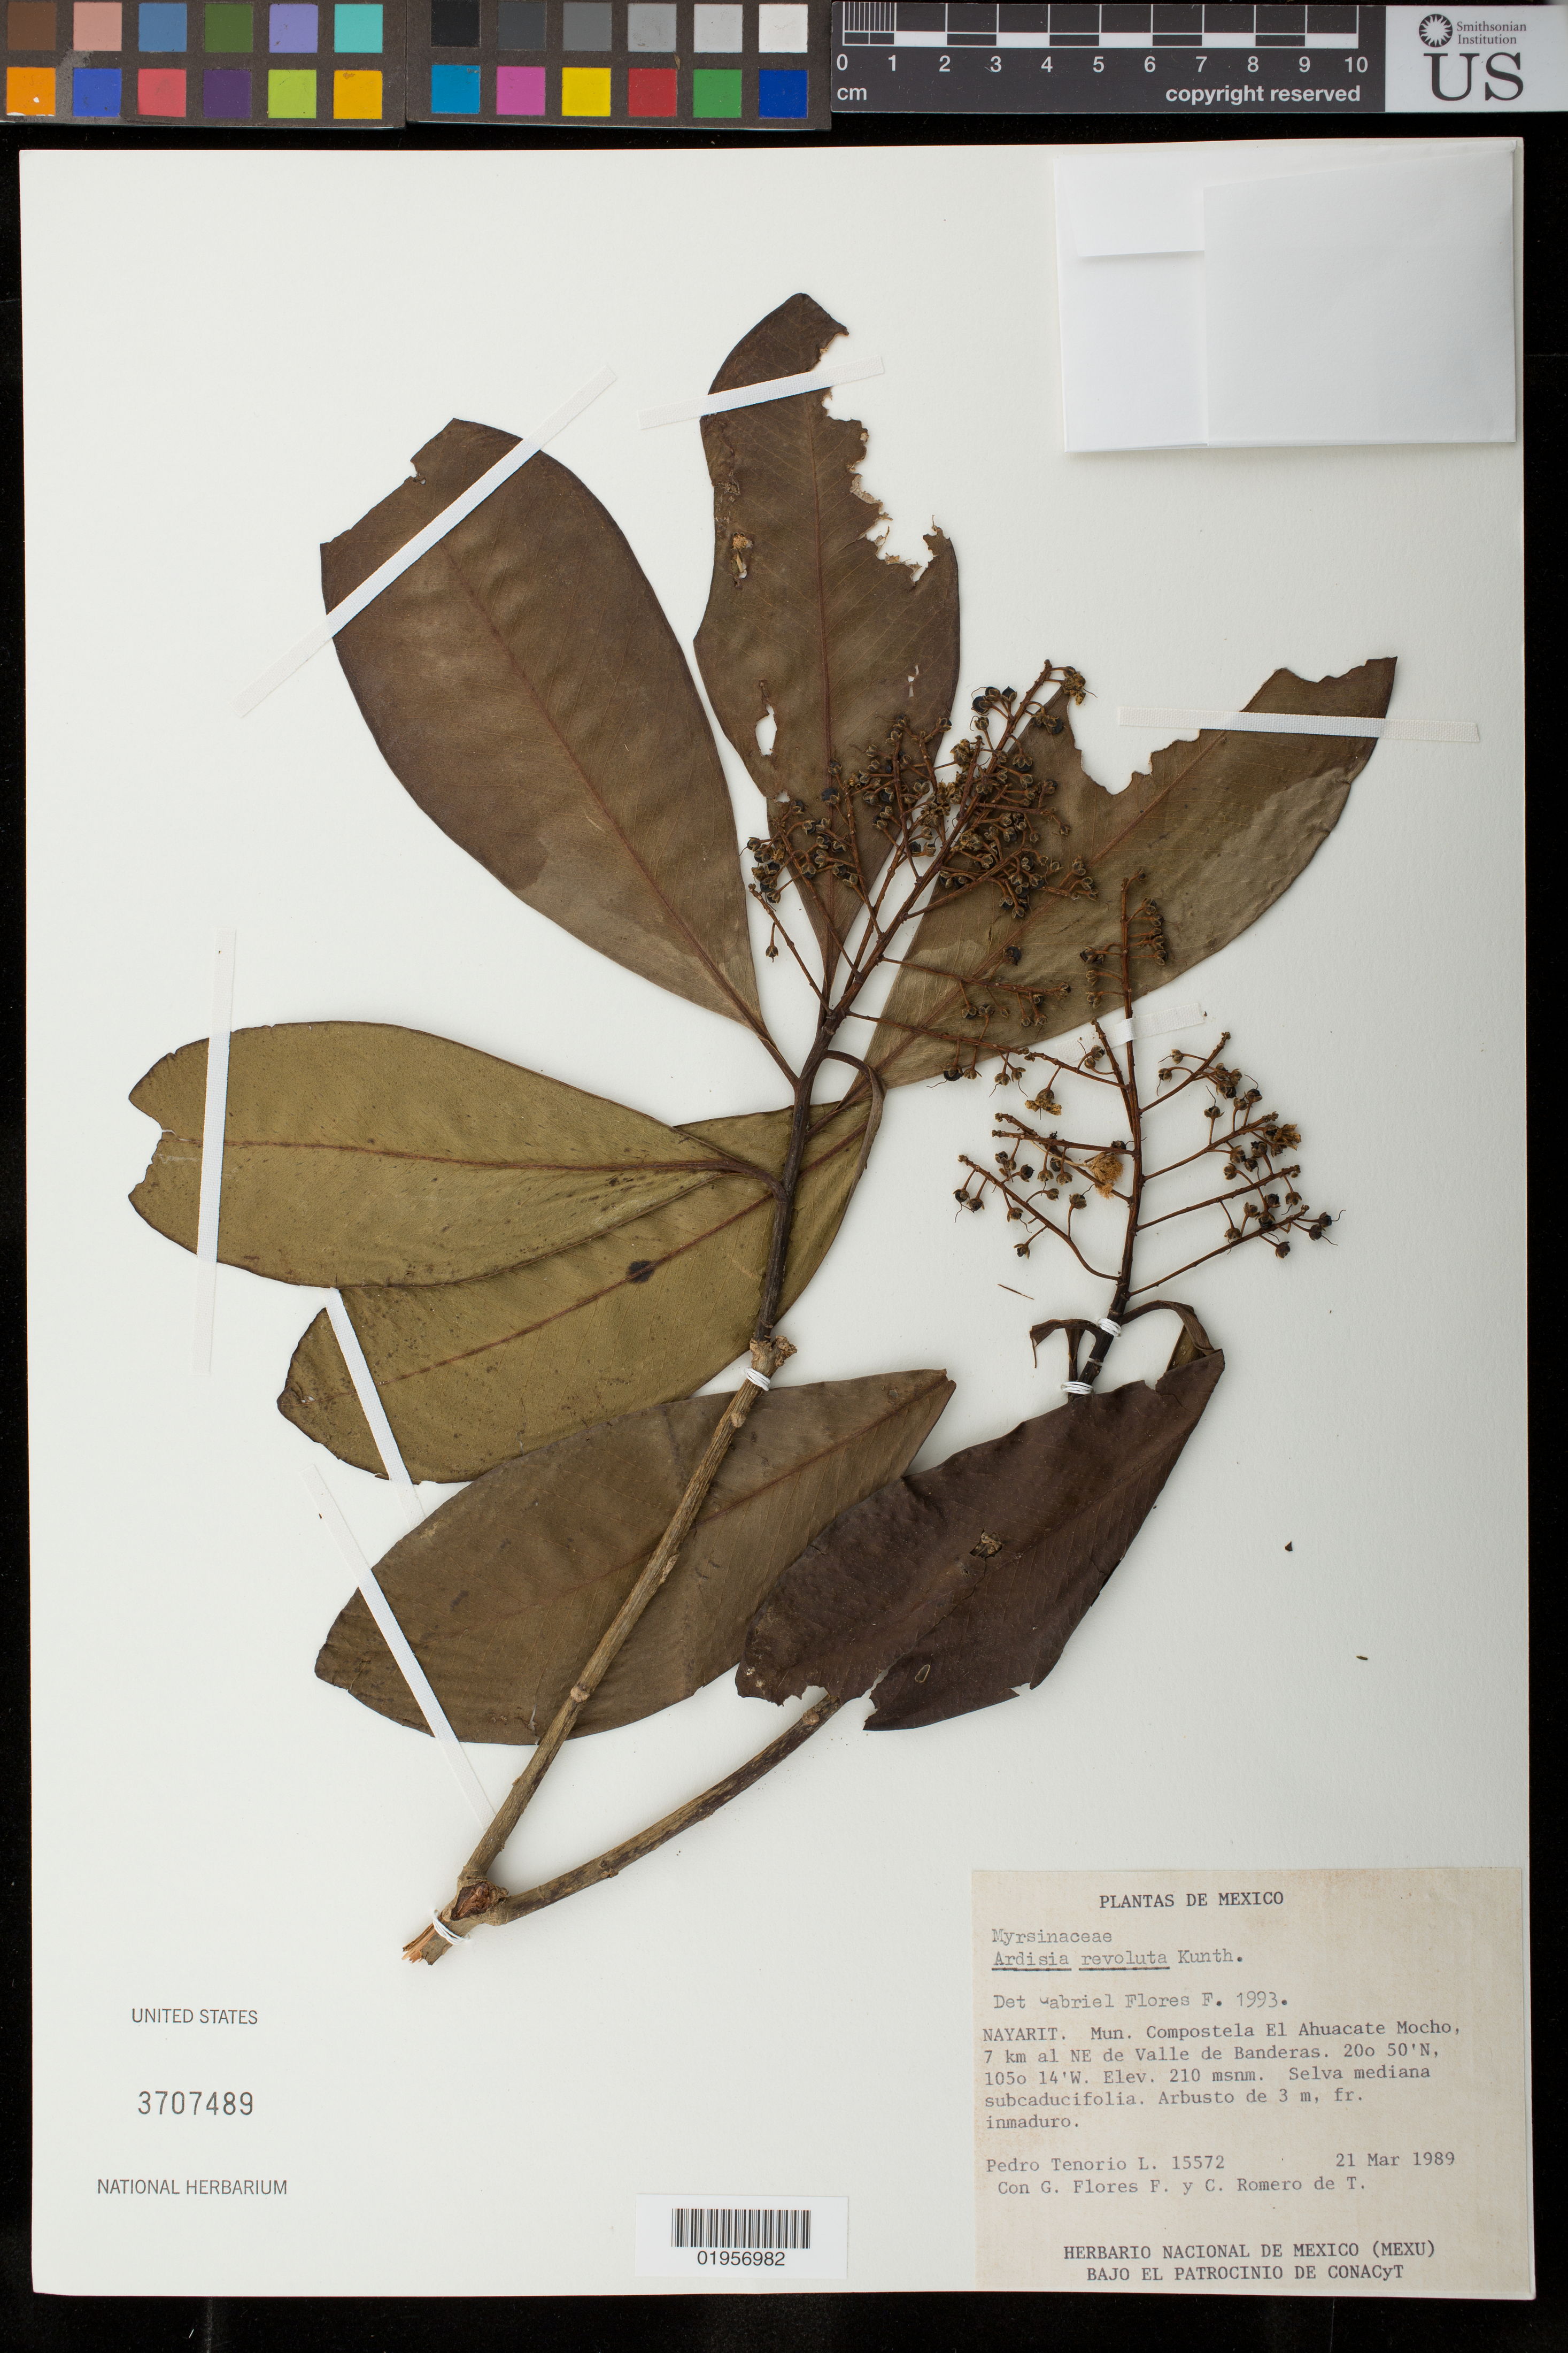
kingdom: Plantae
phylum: Tracheophyta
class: Magnoliopsida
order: Ericales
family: Primulaceae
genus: Ardisia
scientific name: Ardisia revoluta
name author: Kunth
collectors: Tenorio, P., G. Flores & C. Romero de T.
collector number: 15572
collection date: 1989-03-21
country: Mexico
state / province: Nayarit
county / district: Compostela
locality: El Ahuacate Mocho, 7 km al NE de Valle de Banderas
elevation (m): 210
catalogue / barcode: US 3707489